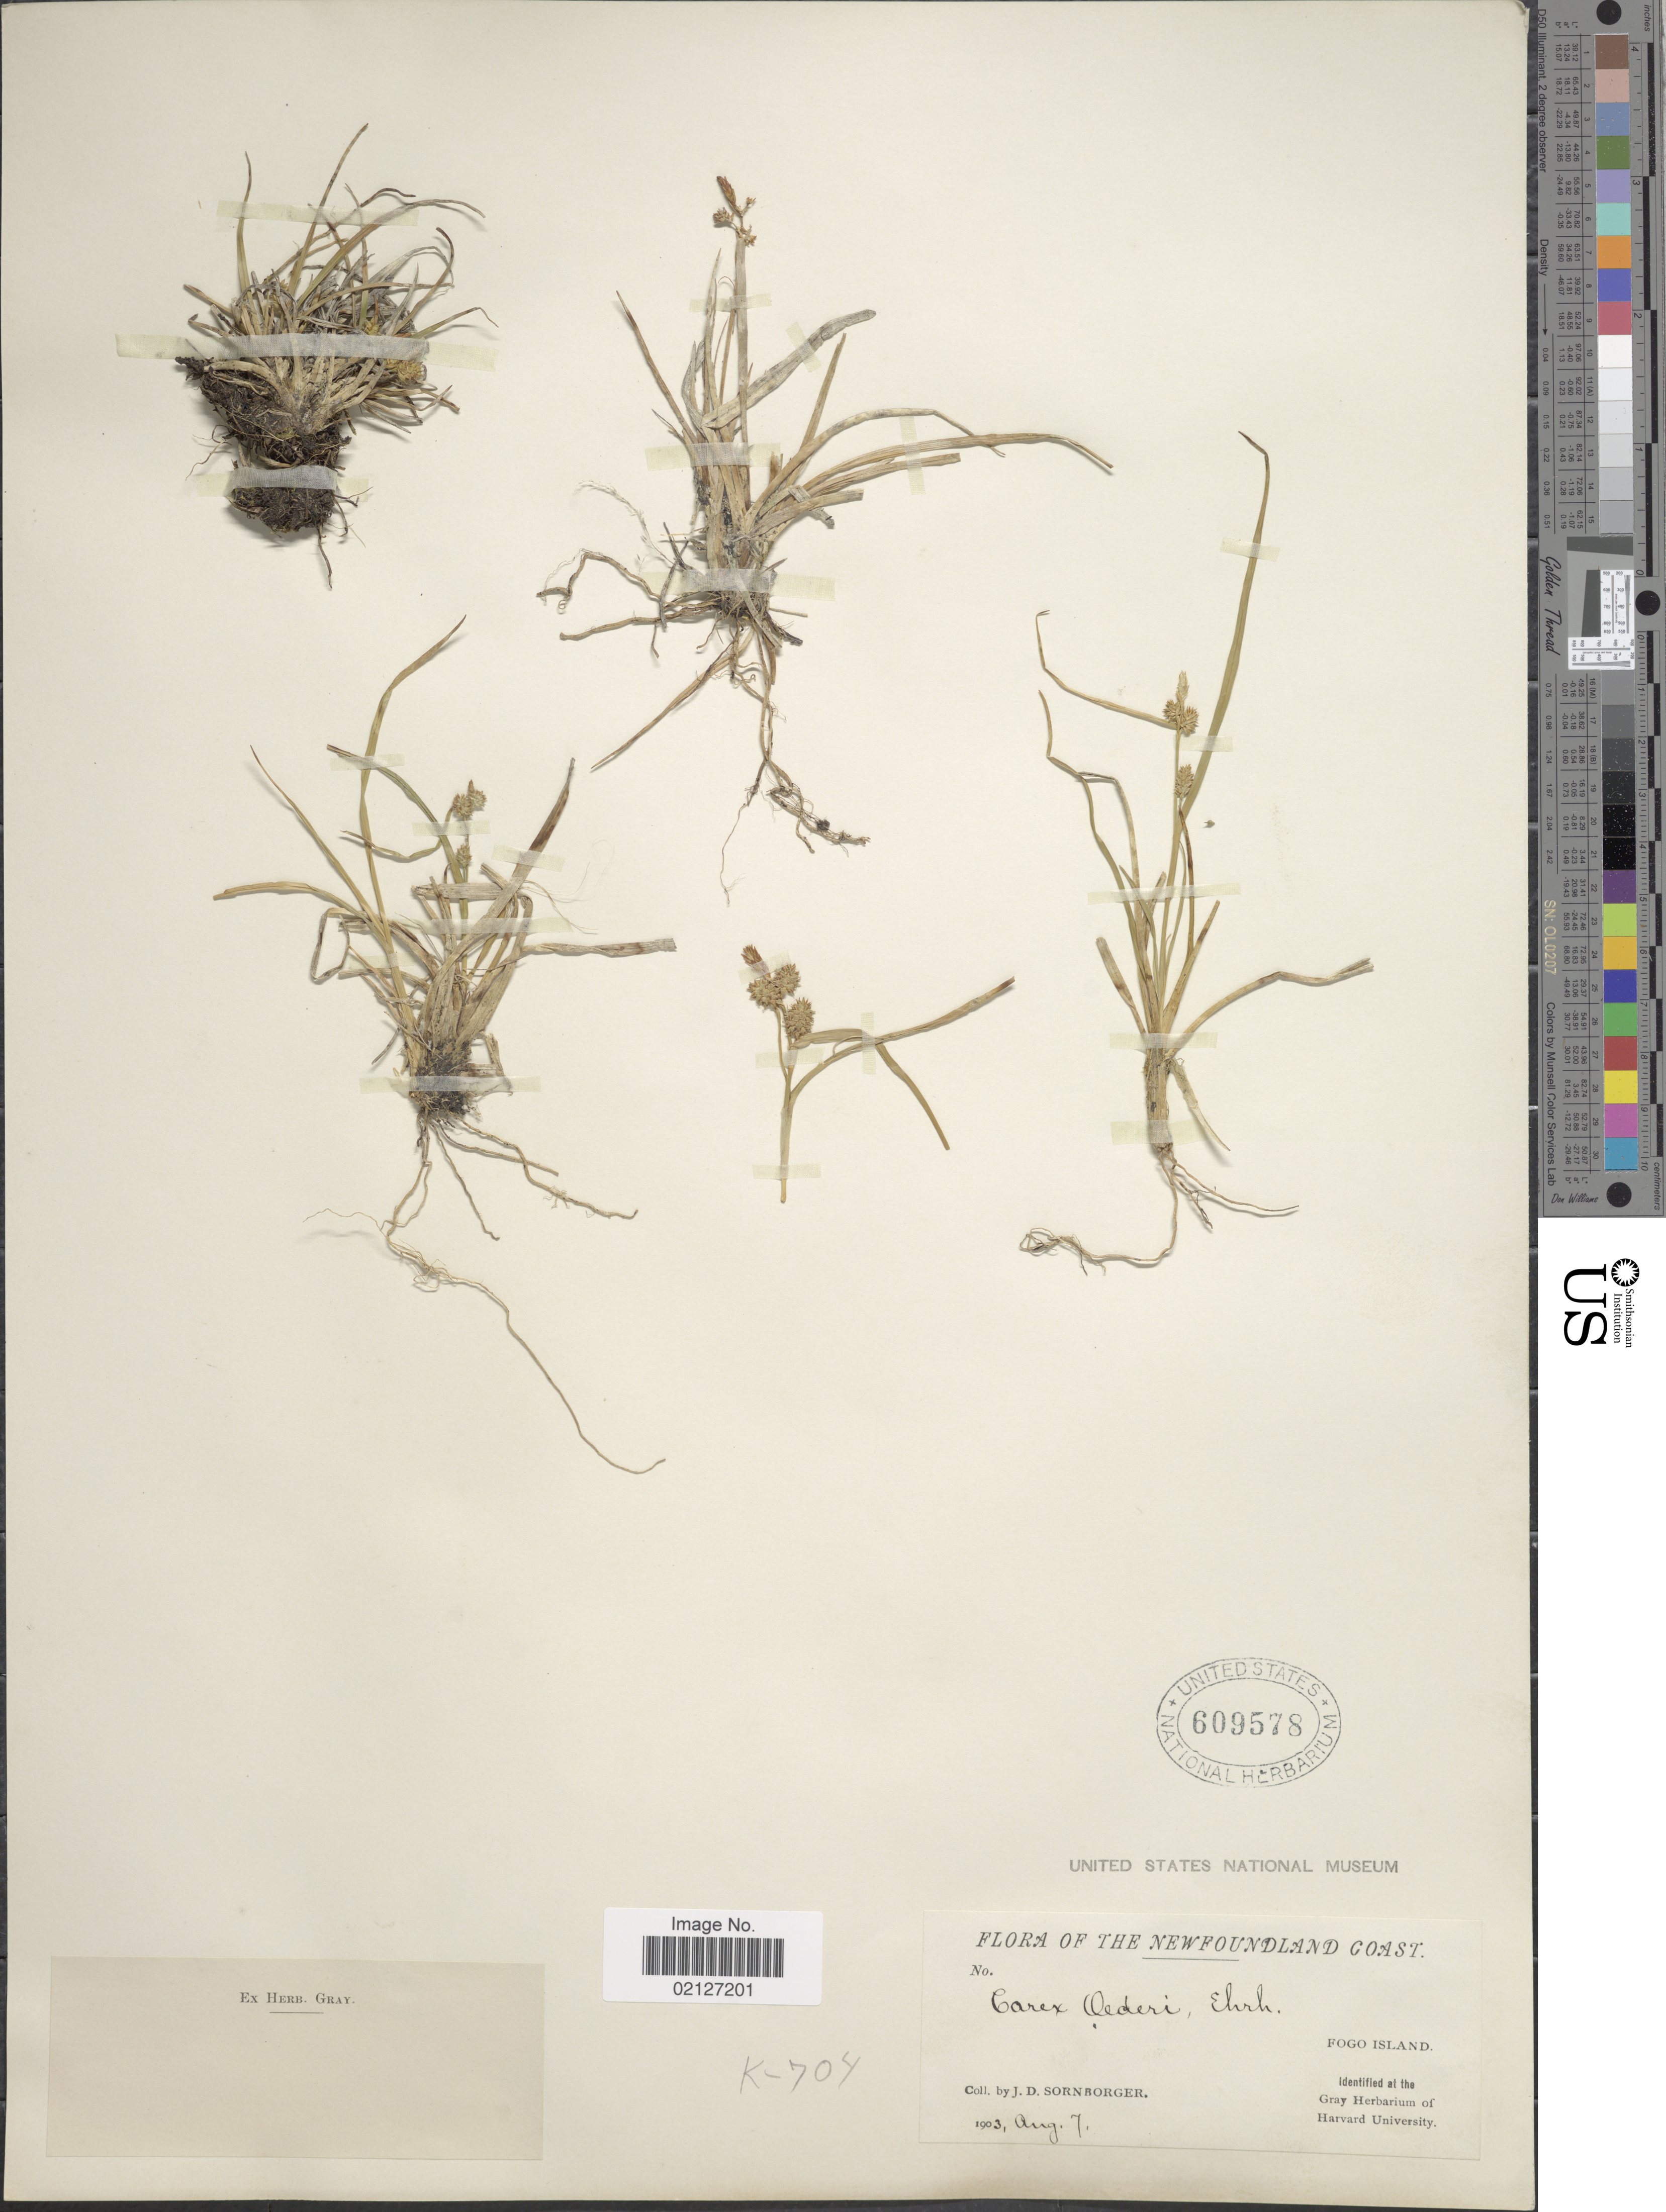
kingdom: Plantae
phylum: Tracheophyta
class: Liliopsida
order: Poales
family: Cyperaceae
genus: Carex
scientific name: Carex oederi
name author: Retz.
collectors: J. Sornborger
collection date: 1903-08-07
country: Canada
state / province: Newfoundland and Labrador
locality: Newfoundland Coast, Fogo Island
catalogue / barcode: US 609578